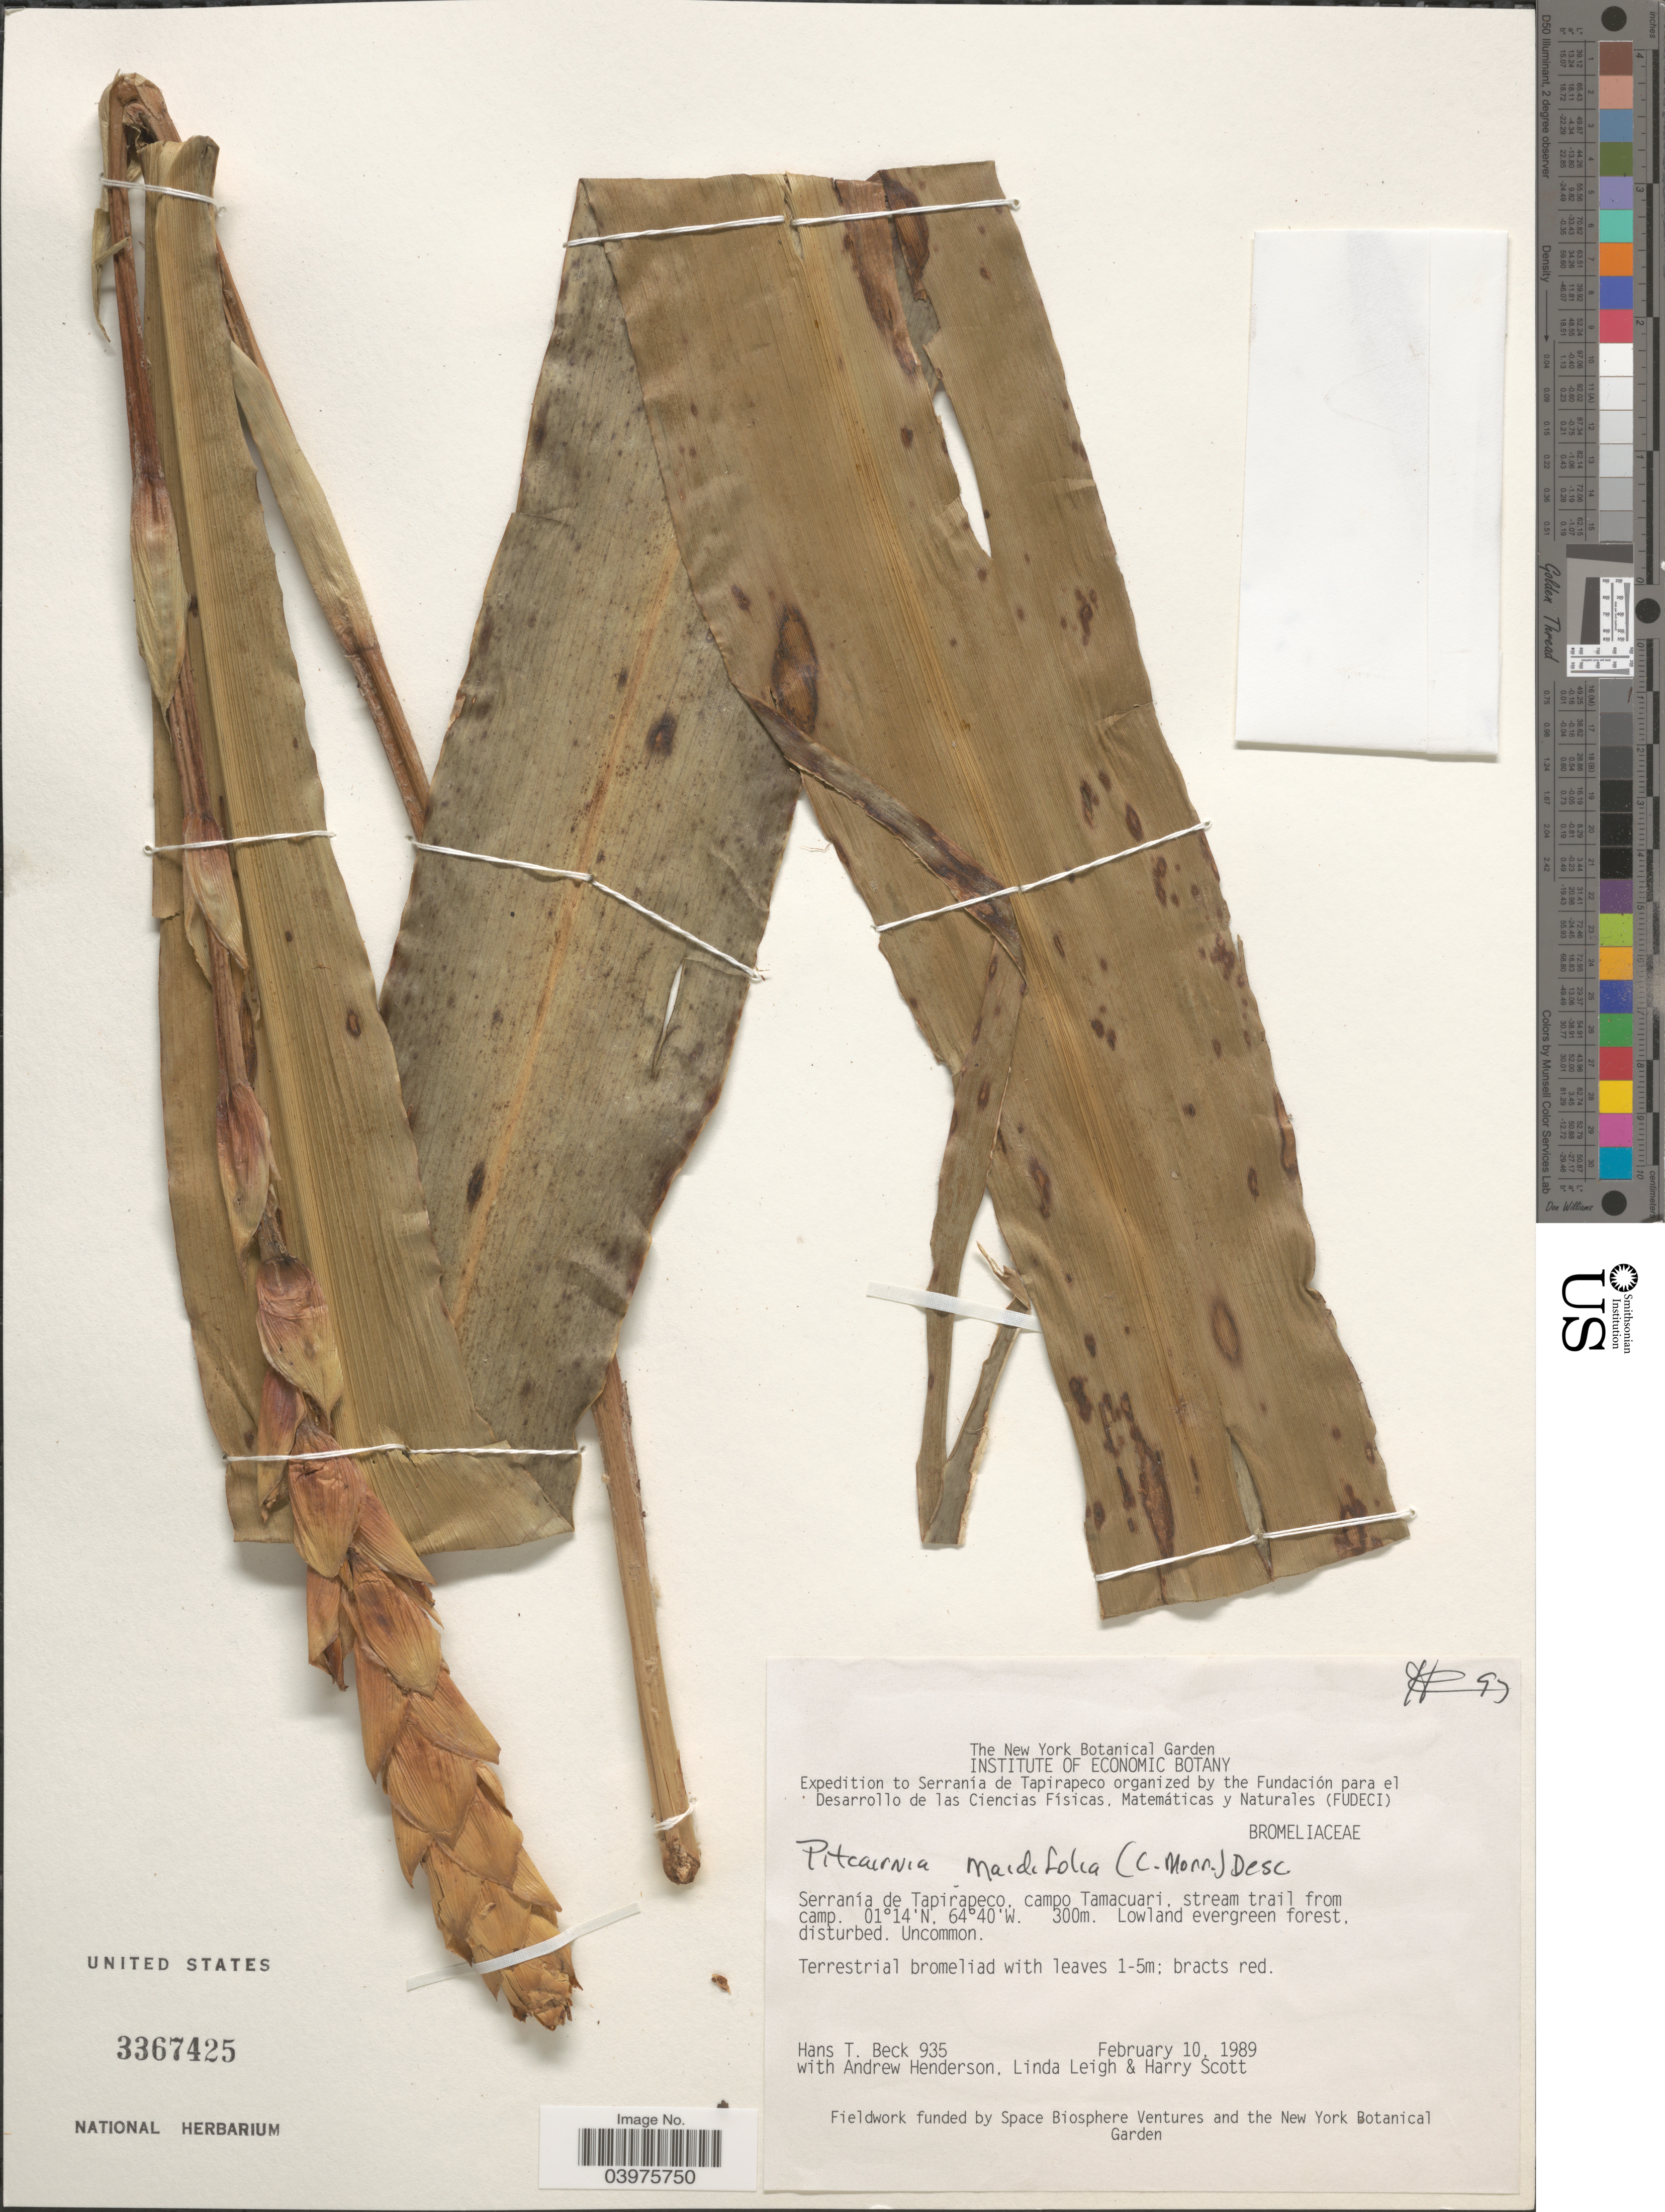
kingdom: Plantae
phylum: Tracheophyta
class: Liliopsida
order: Poales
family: Bromeliaceae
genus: Pitcairnia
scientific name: Pitcairnia rundelliana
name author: J.R. Grant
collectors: H. T. Beck, A. Henderson, L. Leigh & H. Scott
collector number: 935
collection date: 1989-02-10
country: Venezuela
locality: Serranía de Tapirapeco. Campo Tamacuari.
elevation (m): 300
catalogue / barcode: US 3367425